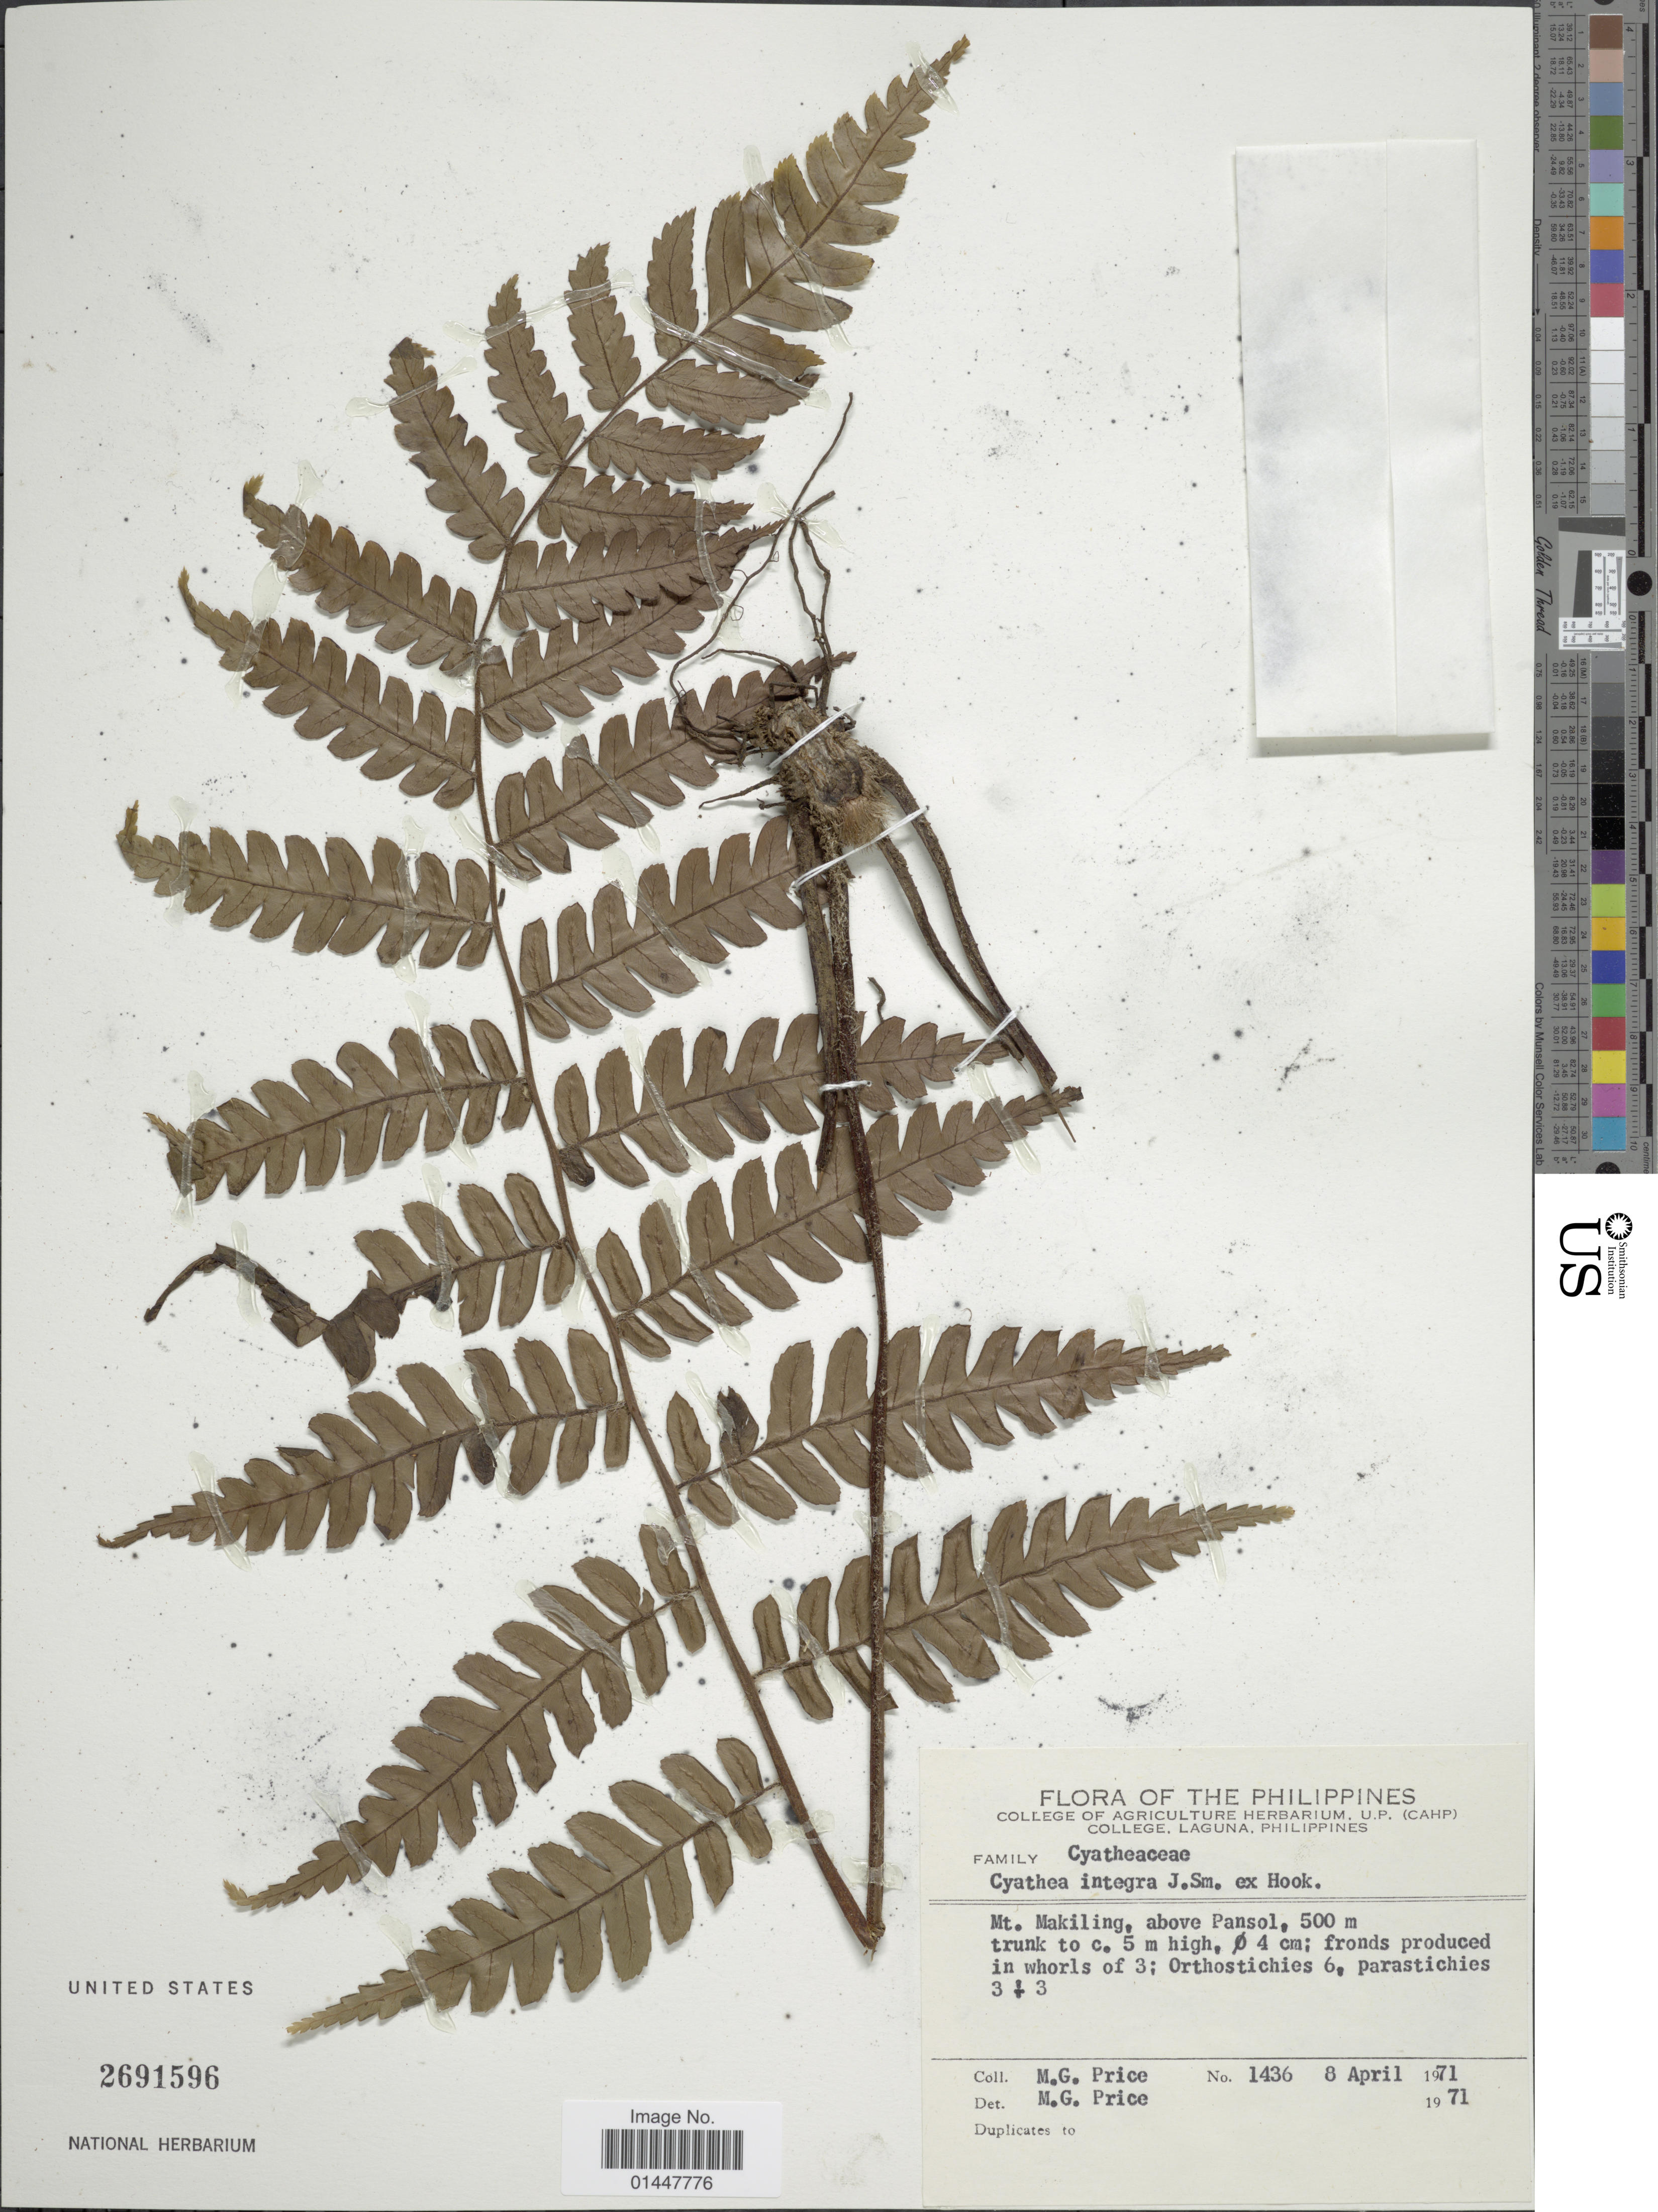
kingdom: Plantae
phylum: Tracheophyta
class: Polypodiopsida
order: Cyatheales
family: Cyatheaceae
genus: Sphaeropteris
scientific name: Sphaeropteris integra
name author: (J. Sm.) R.M. Tryon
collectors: M. G. Price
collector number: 1436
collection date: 1971-04-08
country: Philippines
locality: Mt. Makiling, above Pansol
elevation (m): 500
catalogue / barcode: US 2691596